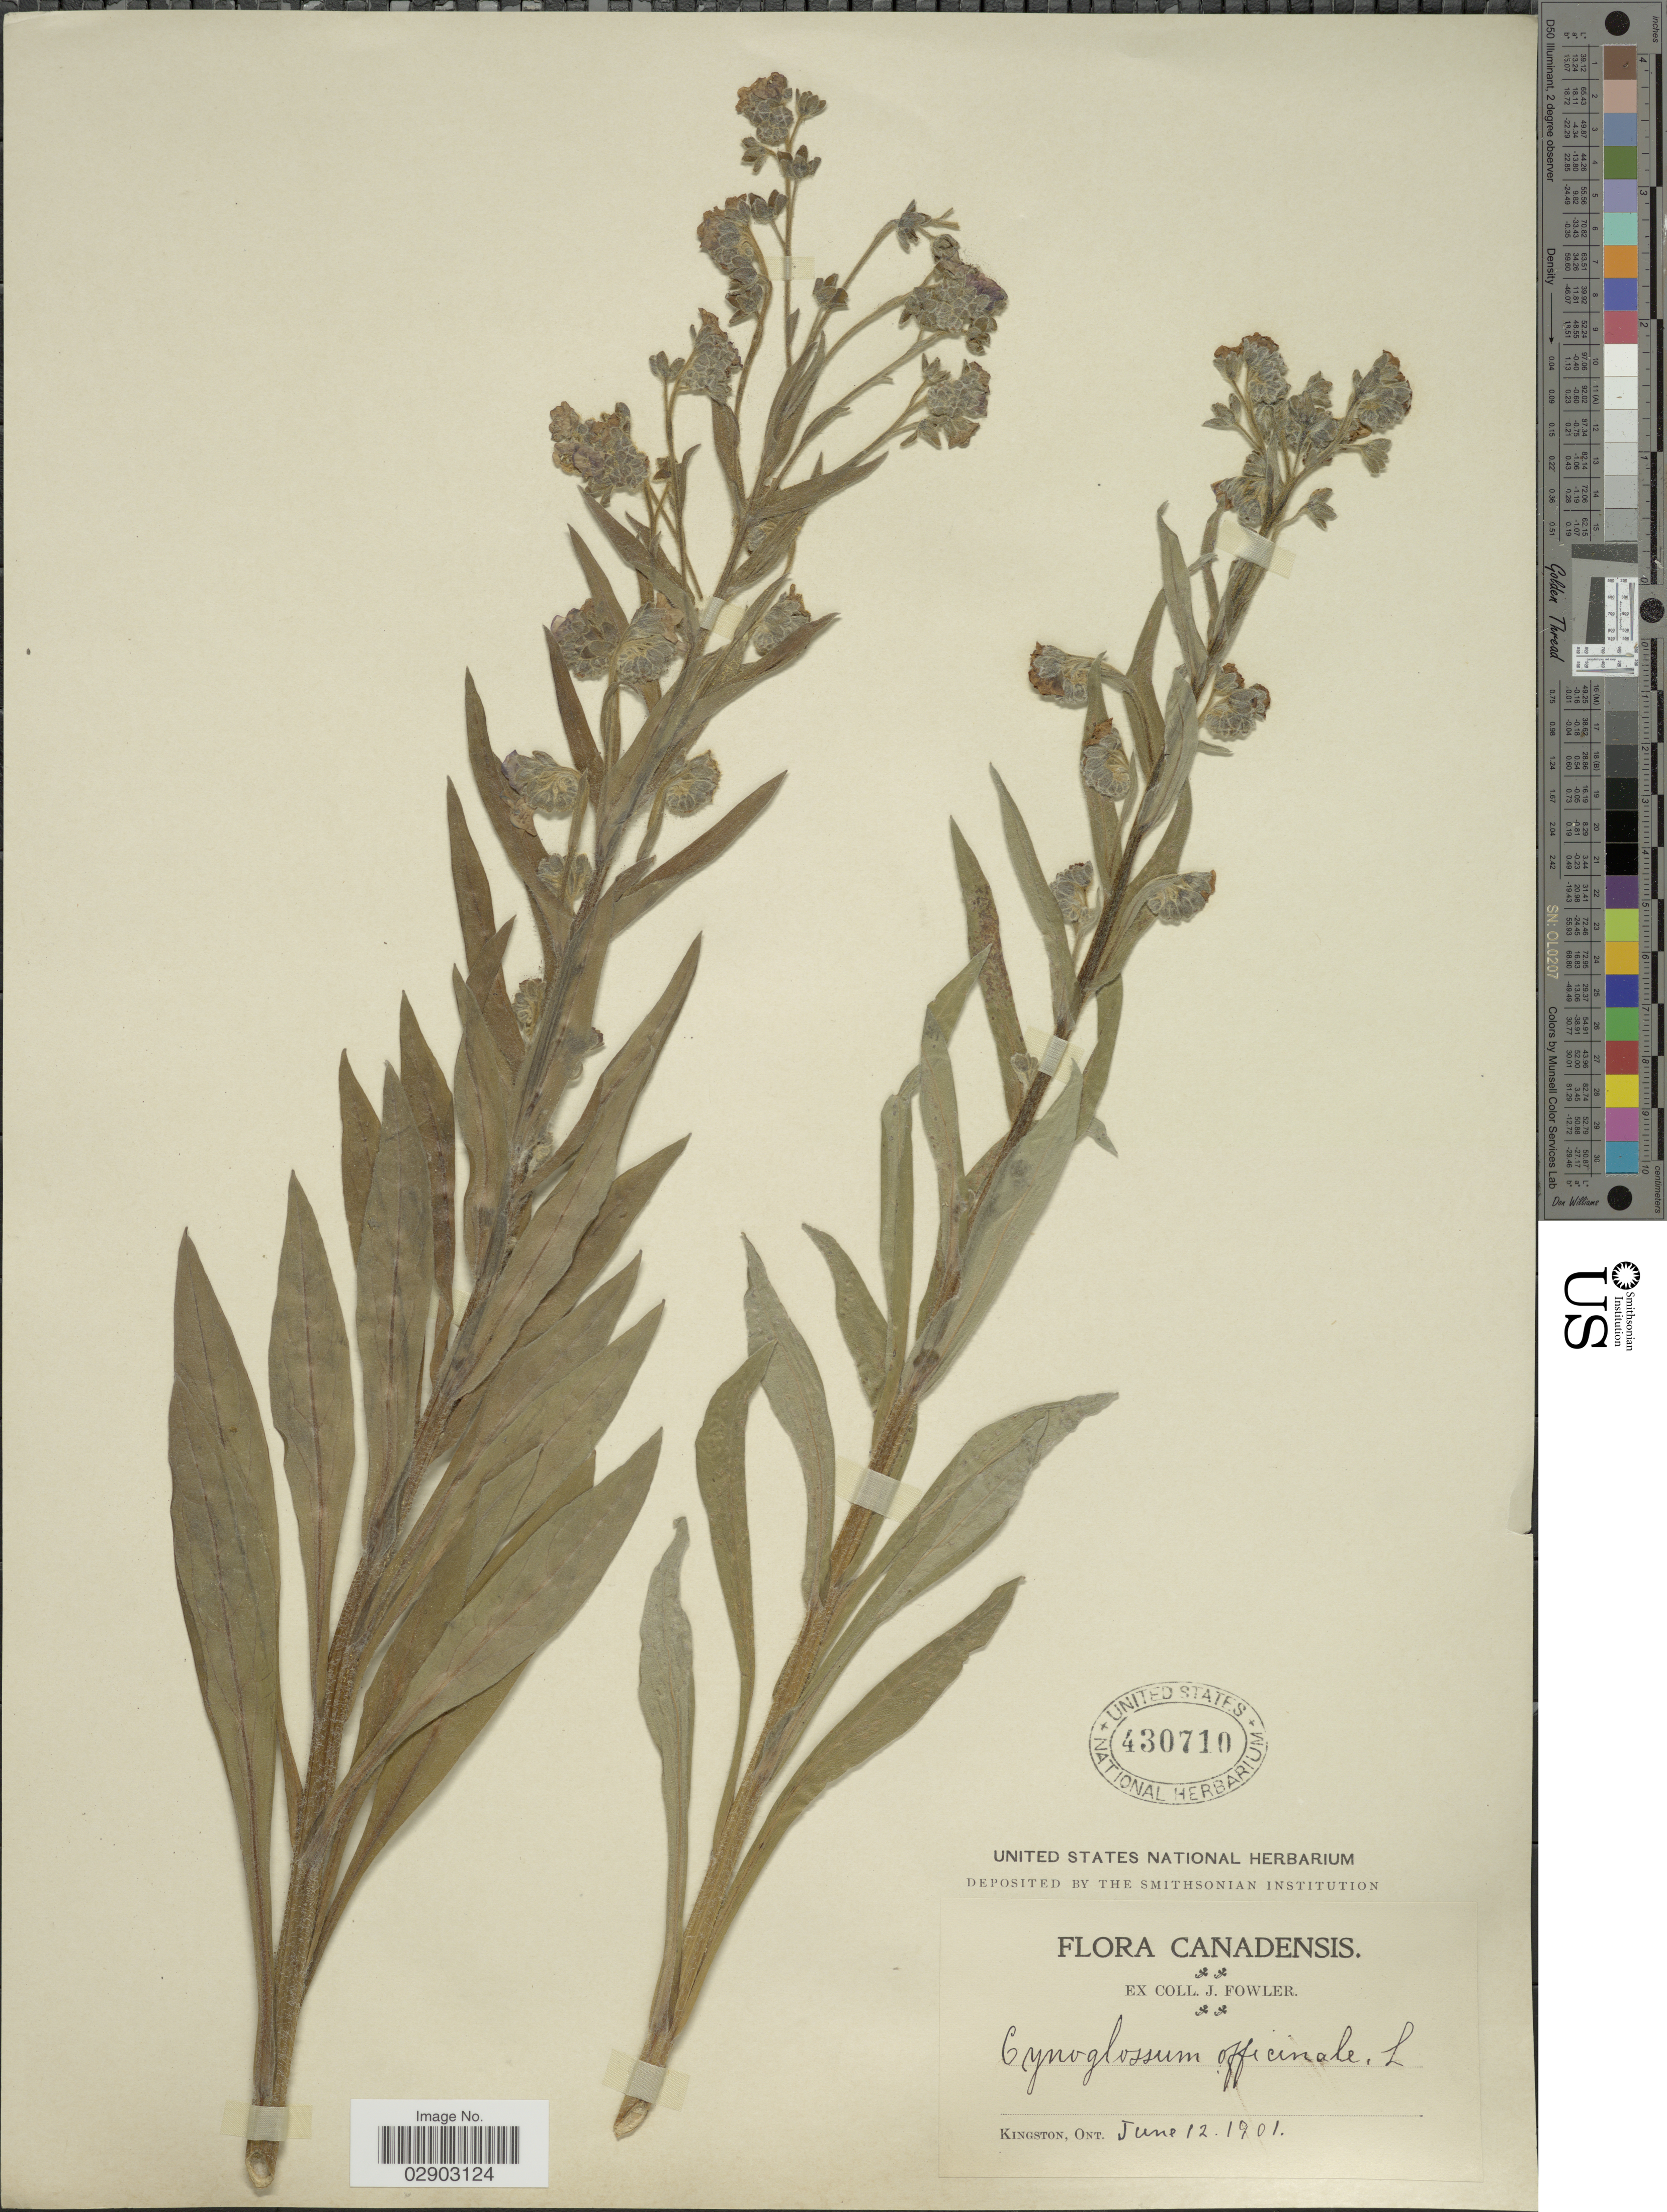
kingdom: Plantae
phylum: Tracheophyta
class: Magnoliopsida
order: Boraginales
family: Boraginaceae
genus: Cynoglossum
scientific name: Cynoglossum officinale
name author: L.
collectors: J. Fowler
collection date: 1901-06-12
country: Canada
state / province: Ontario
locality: Kingston, Ont.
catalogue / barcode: US 430710